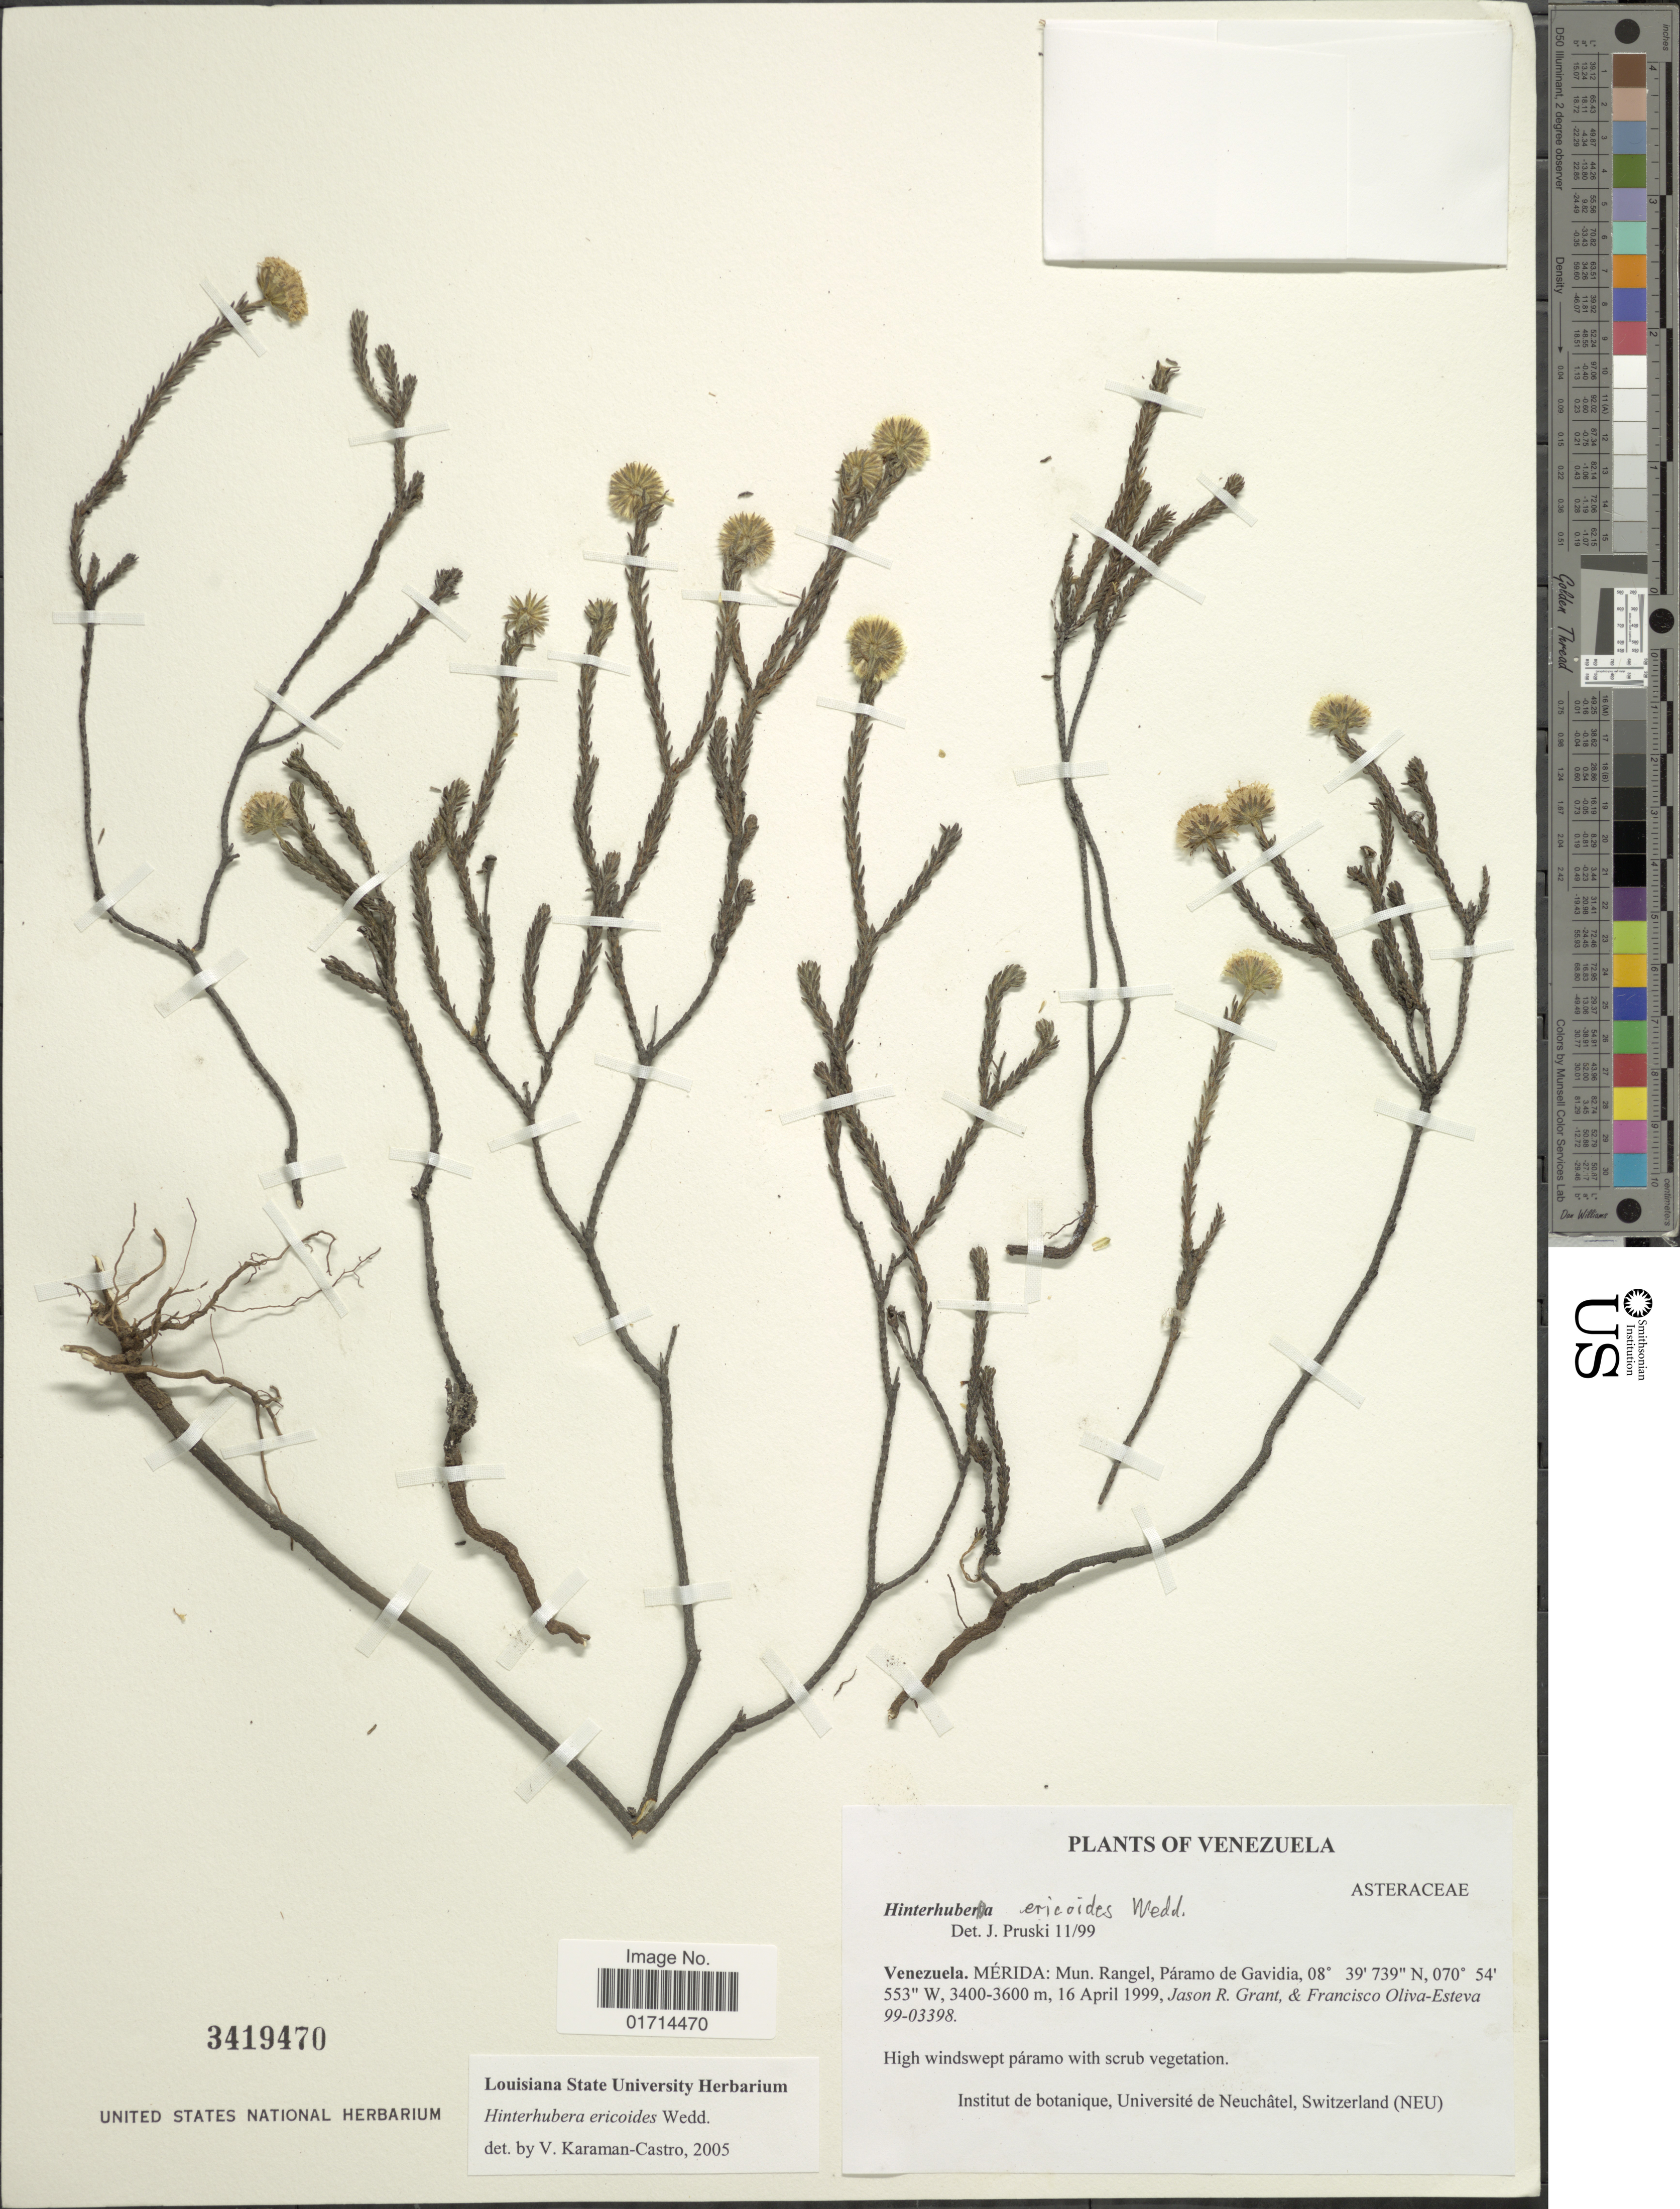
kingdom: Plantae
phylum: Tracheophyta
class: Magnoliopsida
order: Asterales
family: Asteraceae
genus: Hinterhubera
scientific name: Hinterhubera ericoides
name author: Wedd.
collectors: J. R. Grant & F. Olivia-Esteva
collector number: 99-03398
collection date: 1999-04-16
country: Venezuela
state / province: Mérida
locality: Mun. Rangel, paramo de Gavidia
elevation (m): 3400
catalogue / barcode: US 3419470